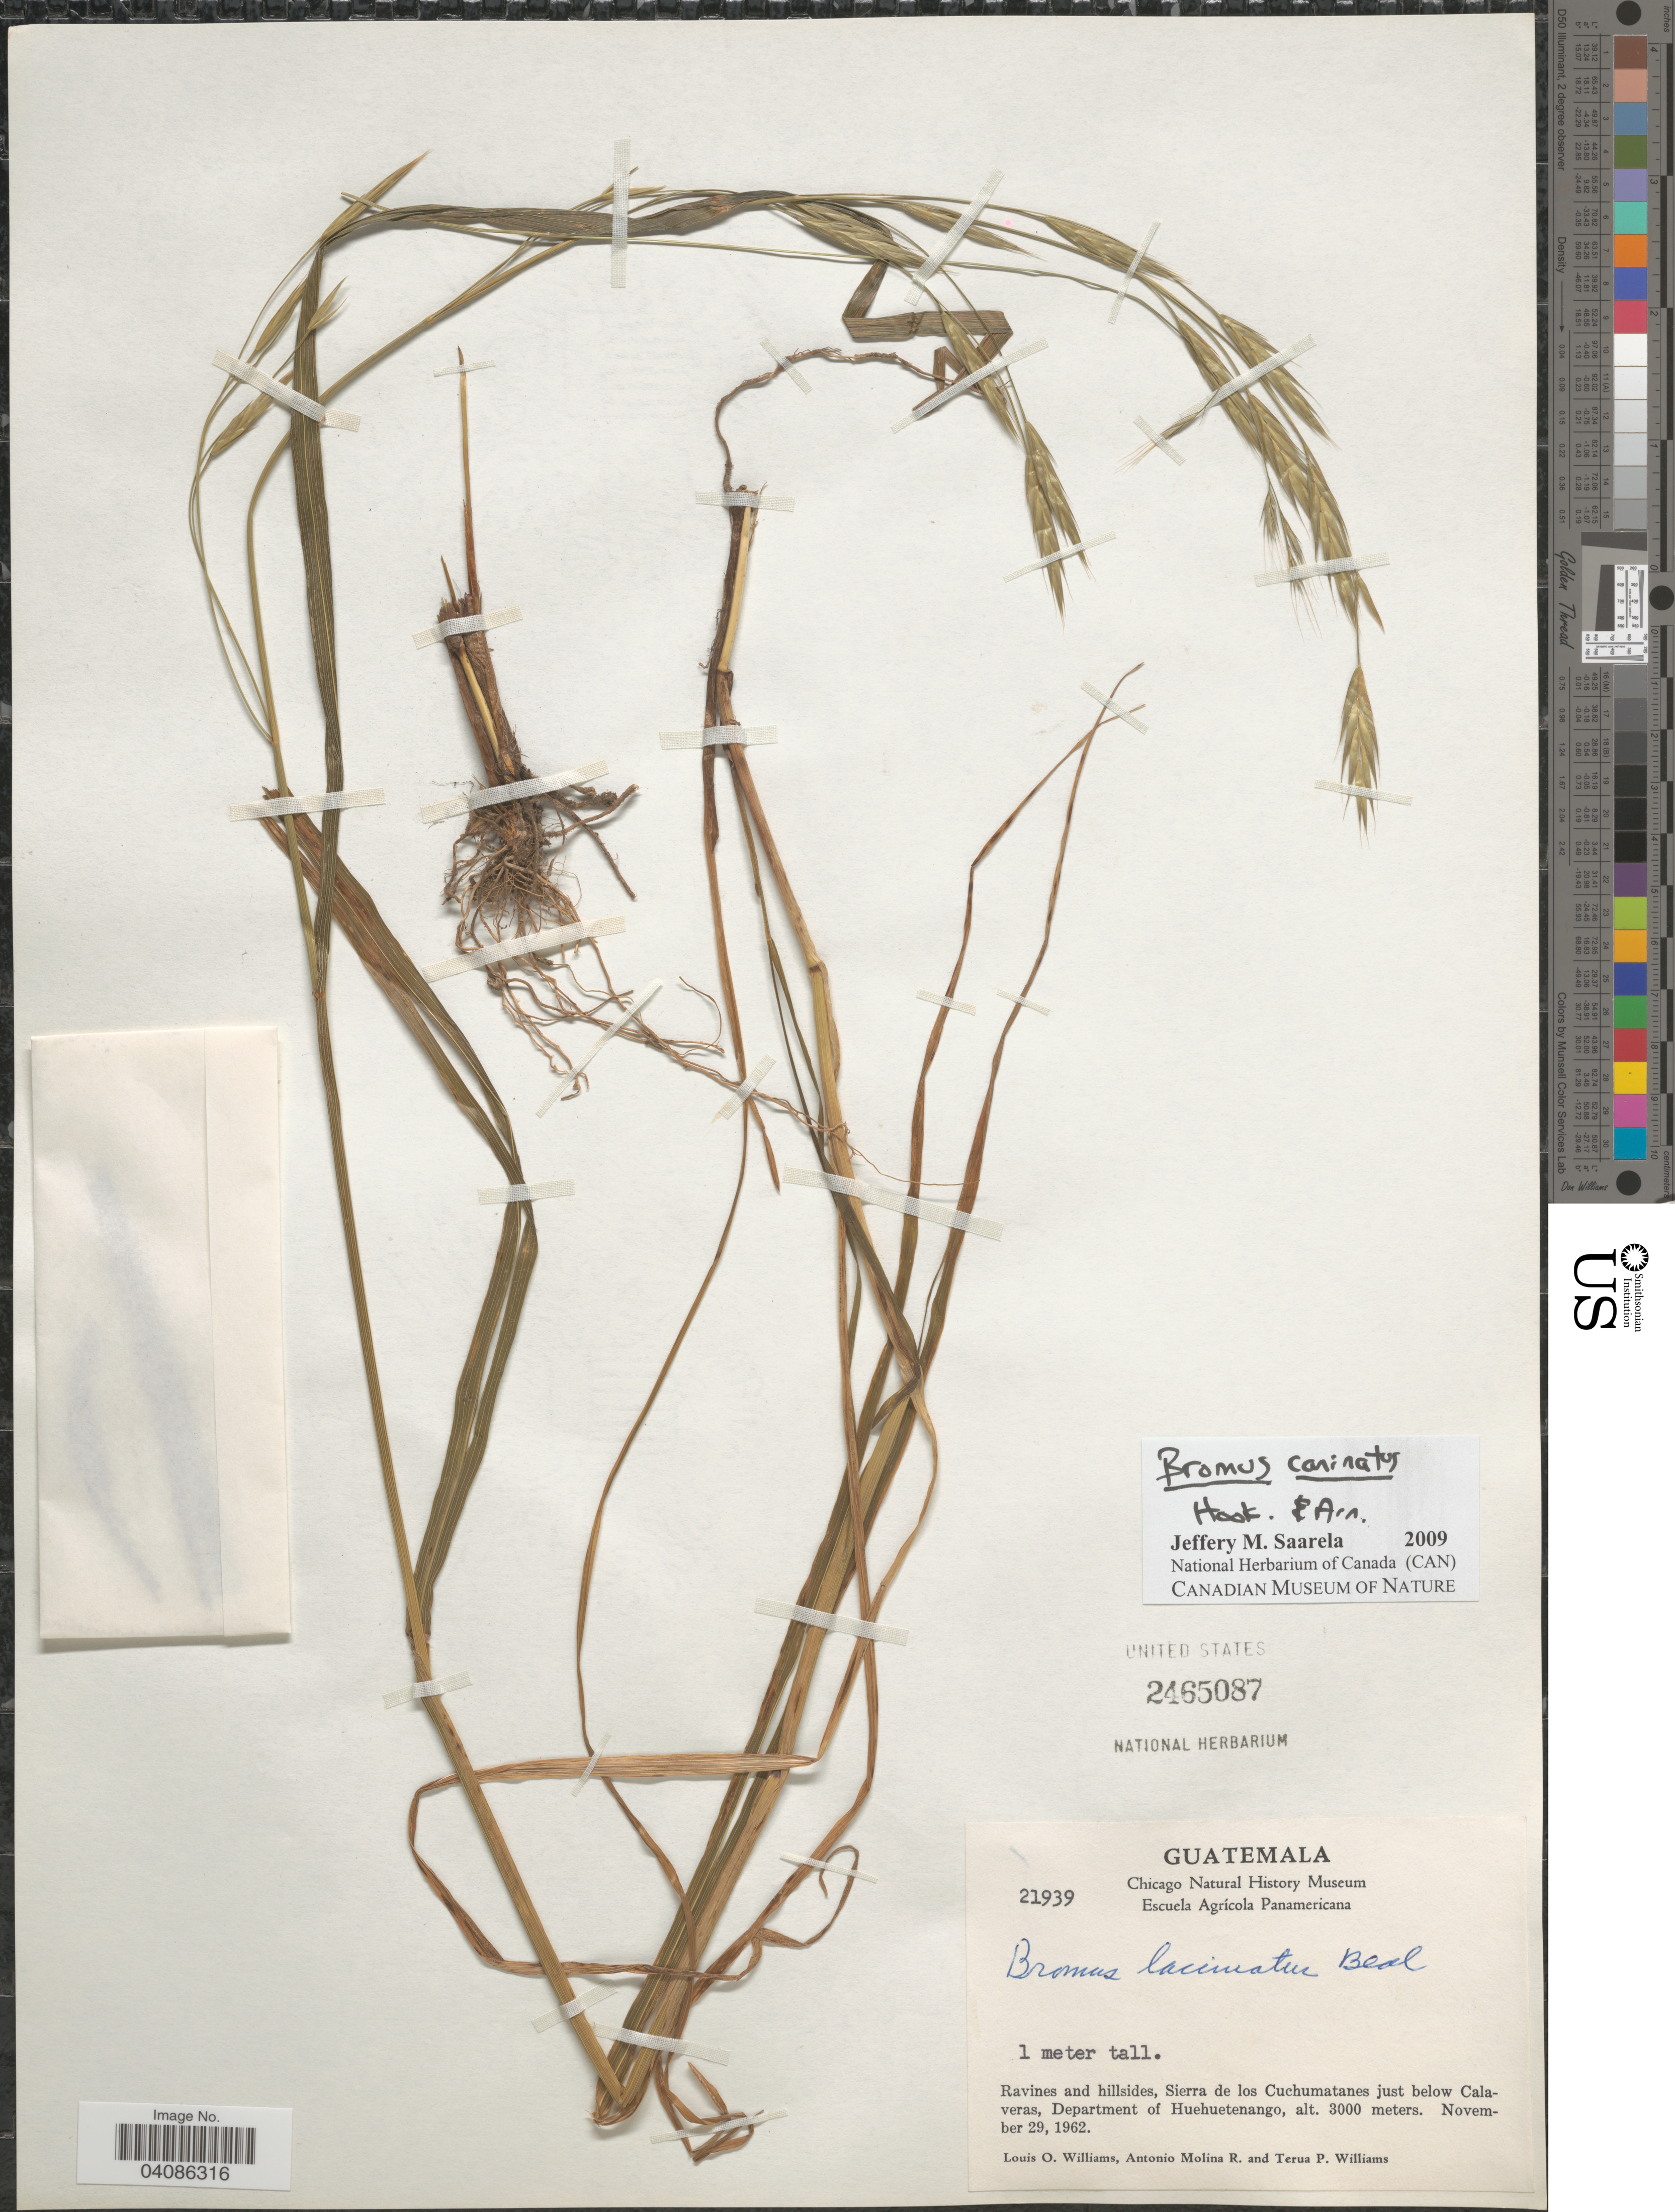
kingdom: Plantae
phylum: Tracheophyta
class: Liliopsida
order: Poales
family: Poaceae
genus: Bromus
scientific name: Bromus carinatus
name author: Hook. & Arn.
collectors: L. O. Williams, A. Molina R. & T. P. Williams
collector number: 21939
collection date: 1962-11-29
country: Guatemala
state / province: Huehuetenango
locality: Ravines and hillsides, Sierra de los Cuchumatanes just below Calaveras, Department of Huehuetenango.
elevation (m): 3000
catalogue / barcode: US 2465087